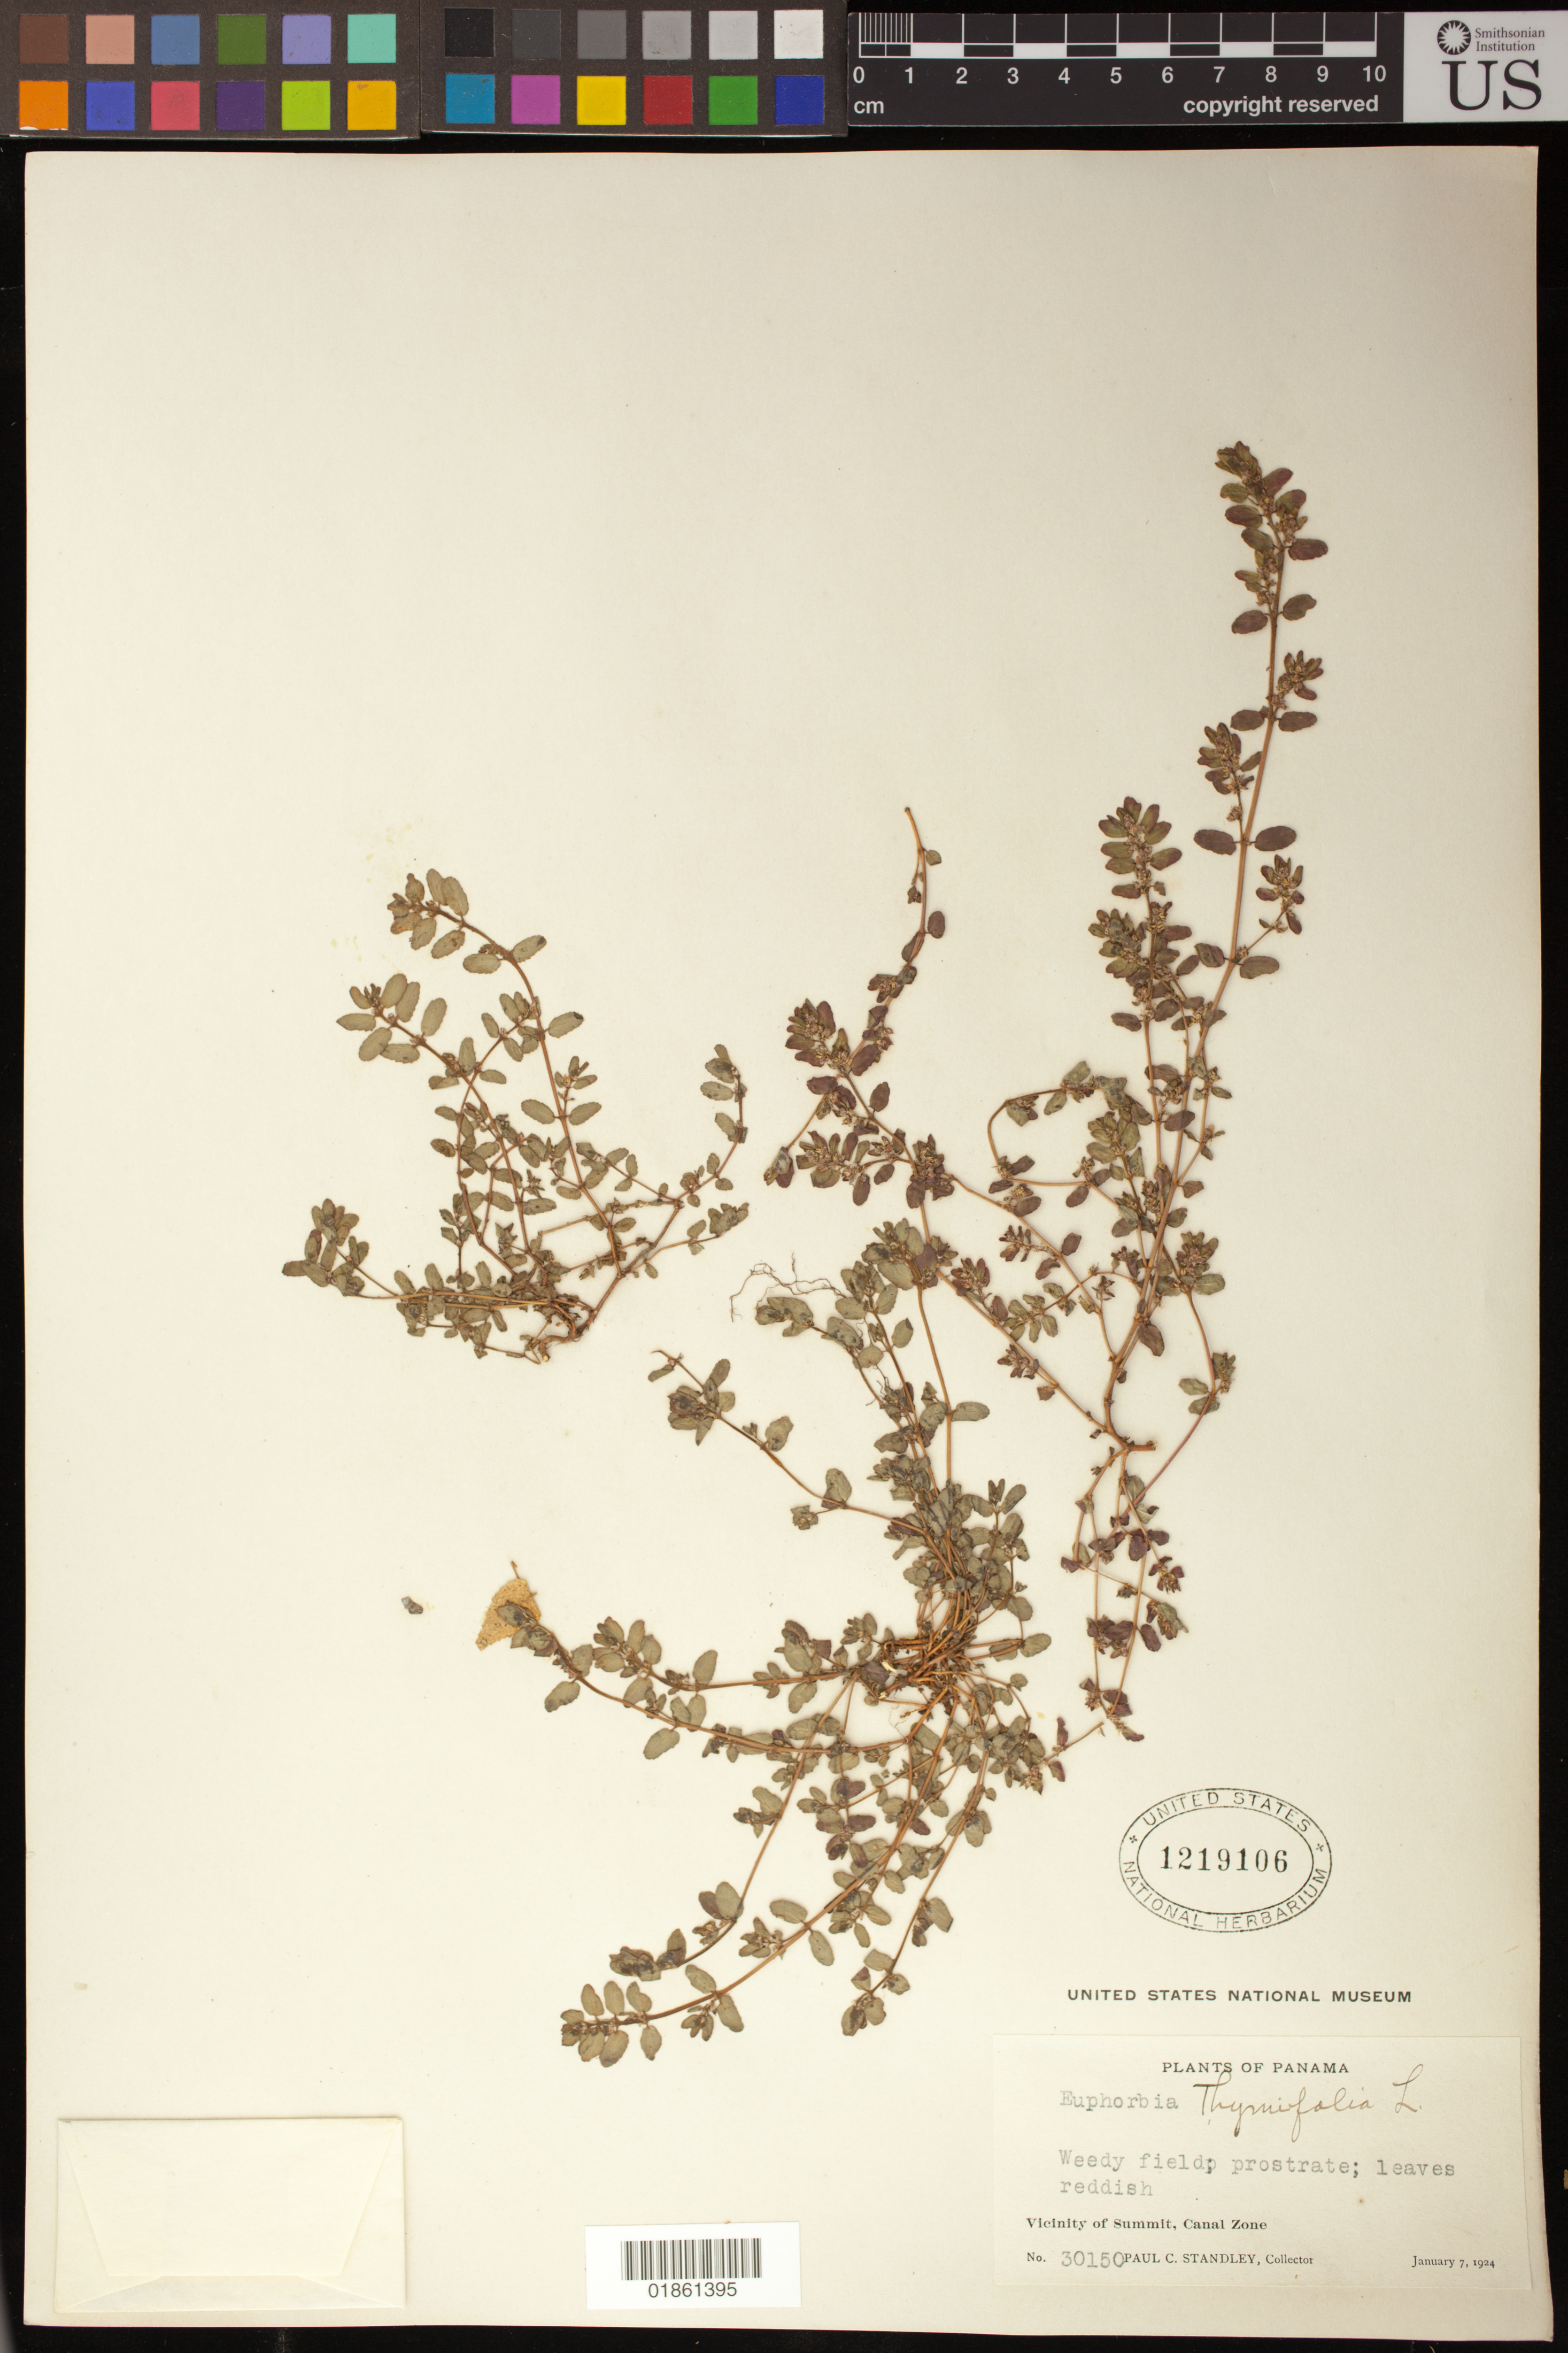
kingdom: Plantae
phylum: Tracheophyta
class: Magnoliopsida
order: Malpighiales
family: Euphorbiaceae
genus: Euphorbia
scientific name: Euphorbia thymifolia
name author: L.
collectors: P. C. Standley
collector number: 30150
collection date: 1924-01-07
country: Panama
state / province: Panamá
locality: Vicinity of Summit, Canal Zone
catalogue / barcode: US 1219106